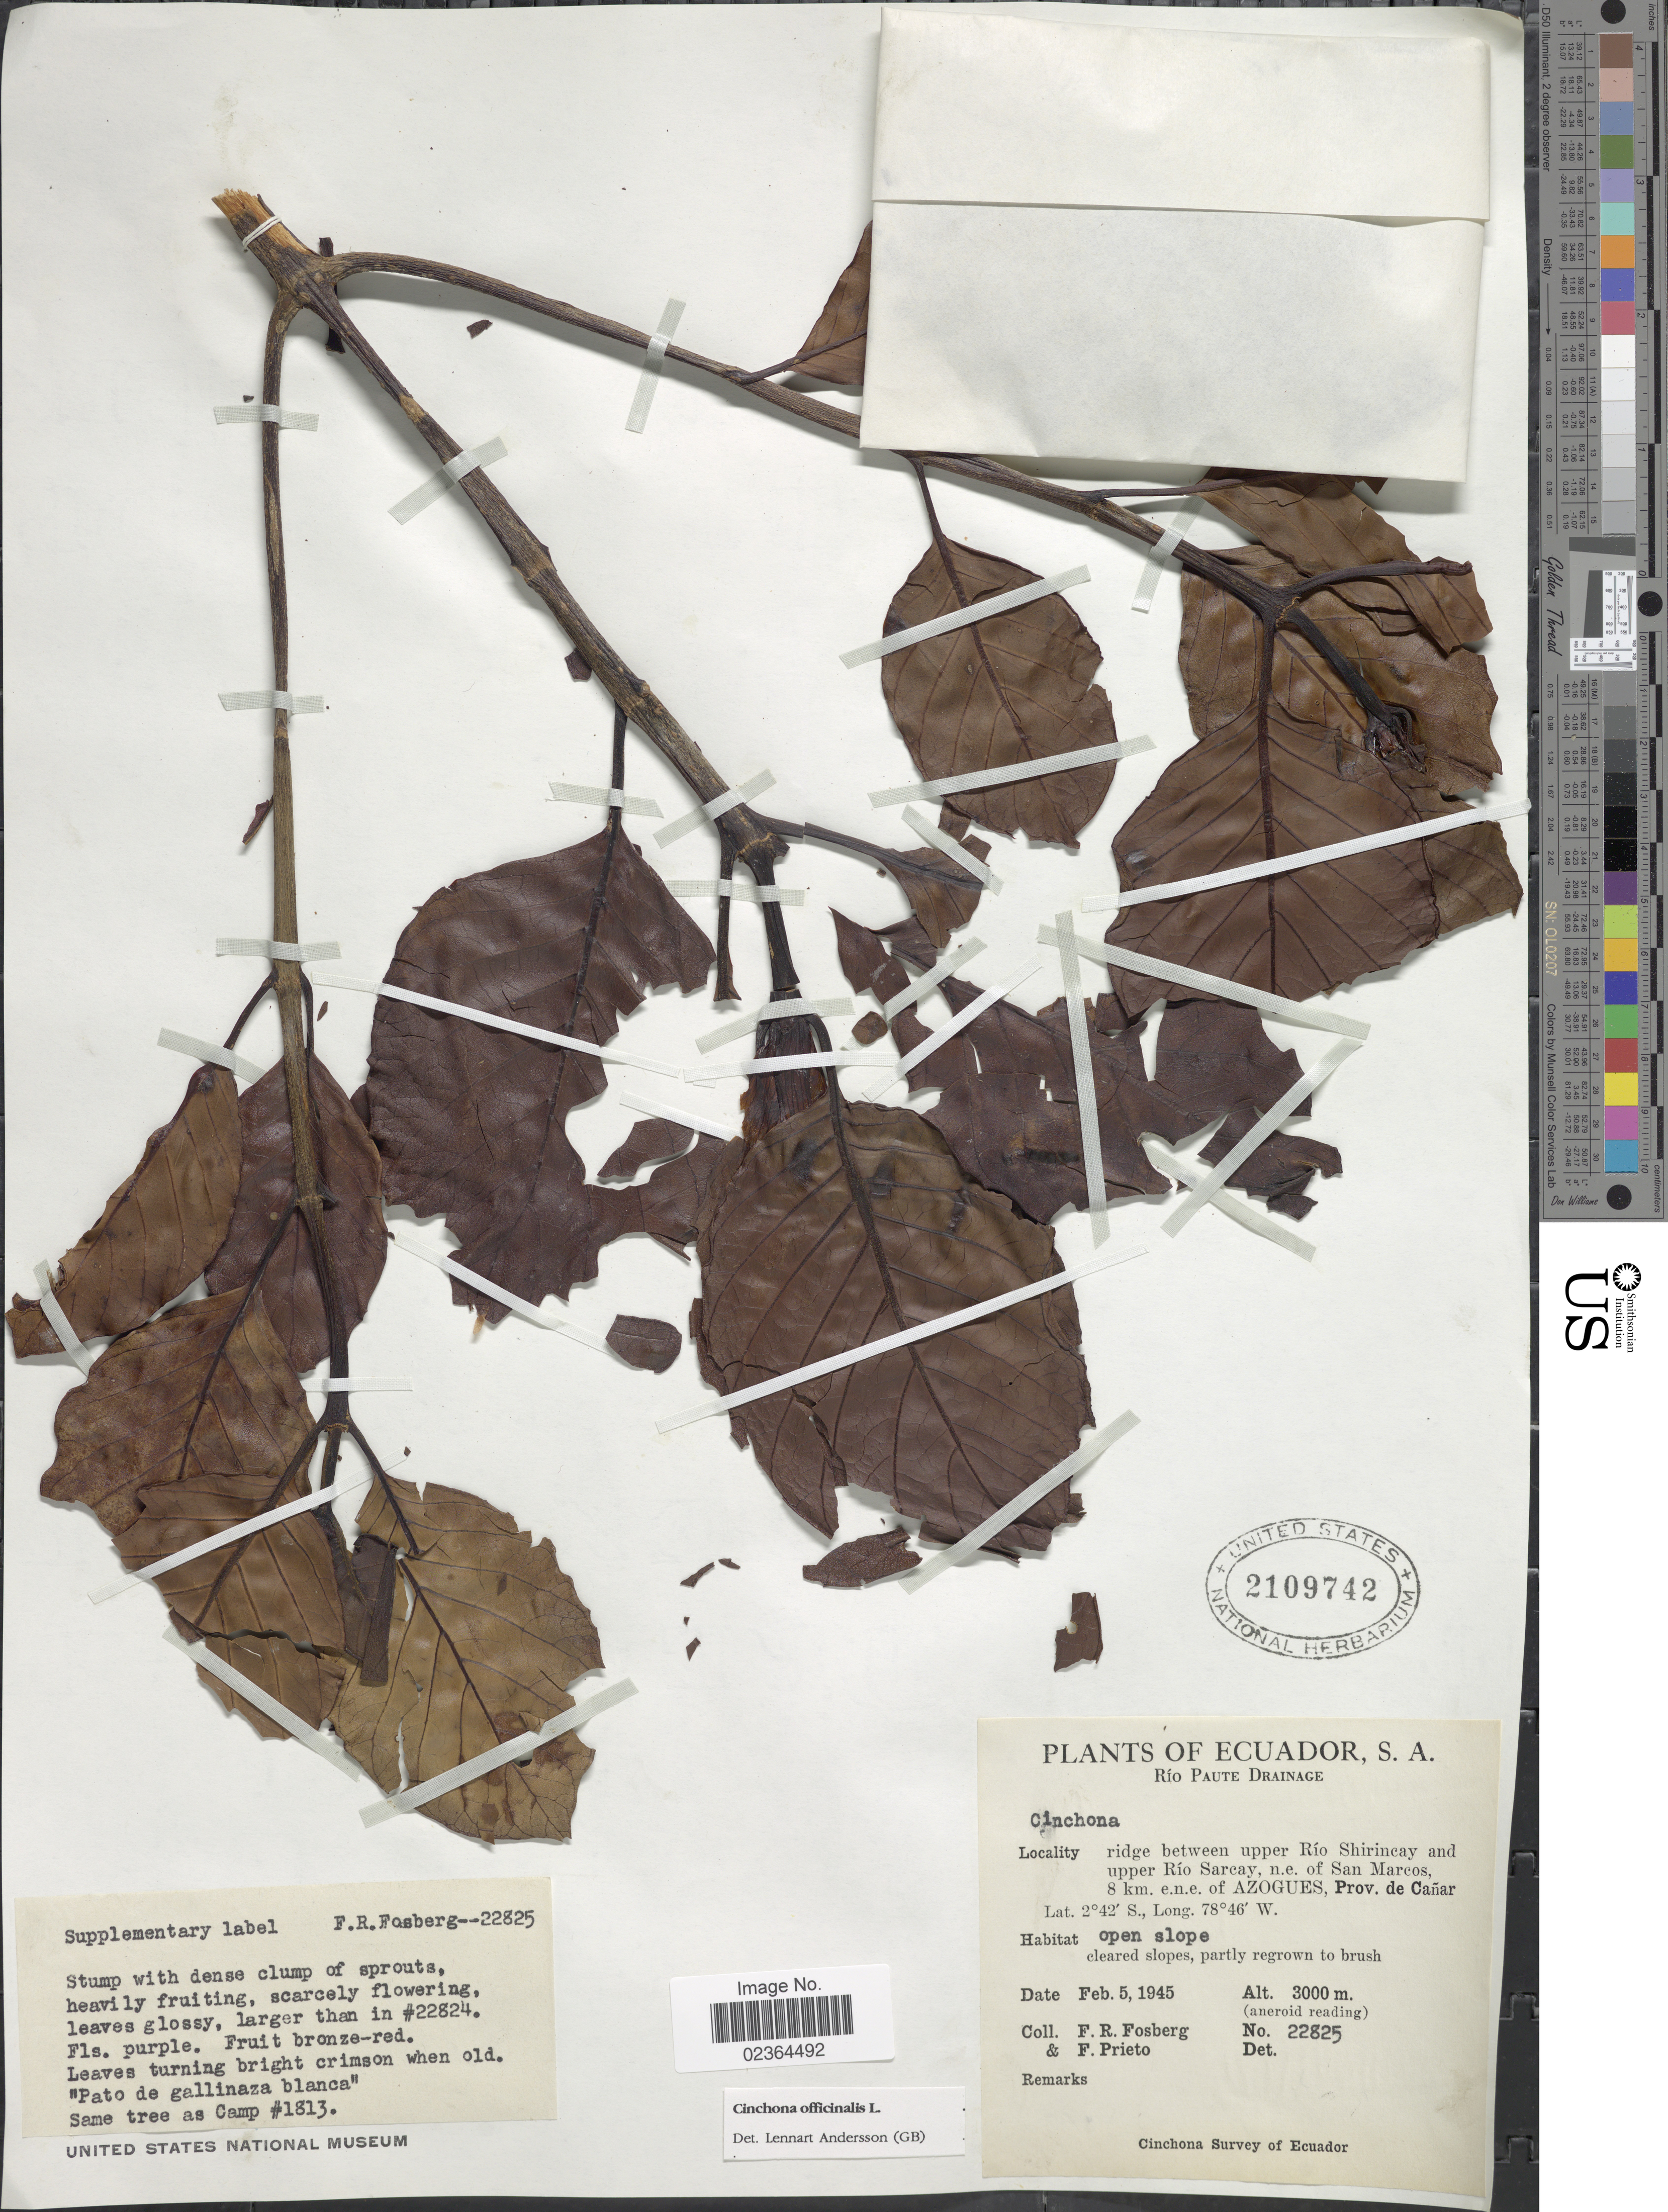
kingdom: Plantae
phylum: Tracheophyta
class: Magnoliopsida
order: Gentianales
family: Rubiaceae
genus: Cinchona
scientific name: Cinchona officinalis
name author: L.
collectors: F. R. Fosberg & F. Prieto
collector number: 22825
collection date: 1945-02-05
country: Ecuador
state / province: Cañar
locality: Rio Paute Drainage, ridge between upper Rio Shirincay and upper Rio Sarcay, n.e. of San Marcos, 8 km. e.n.e. of Azogues, Prov. de Canar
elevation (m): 3000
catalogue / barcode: US 2109742